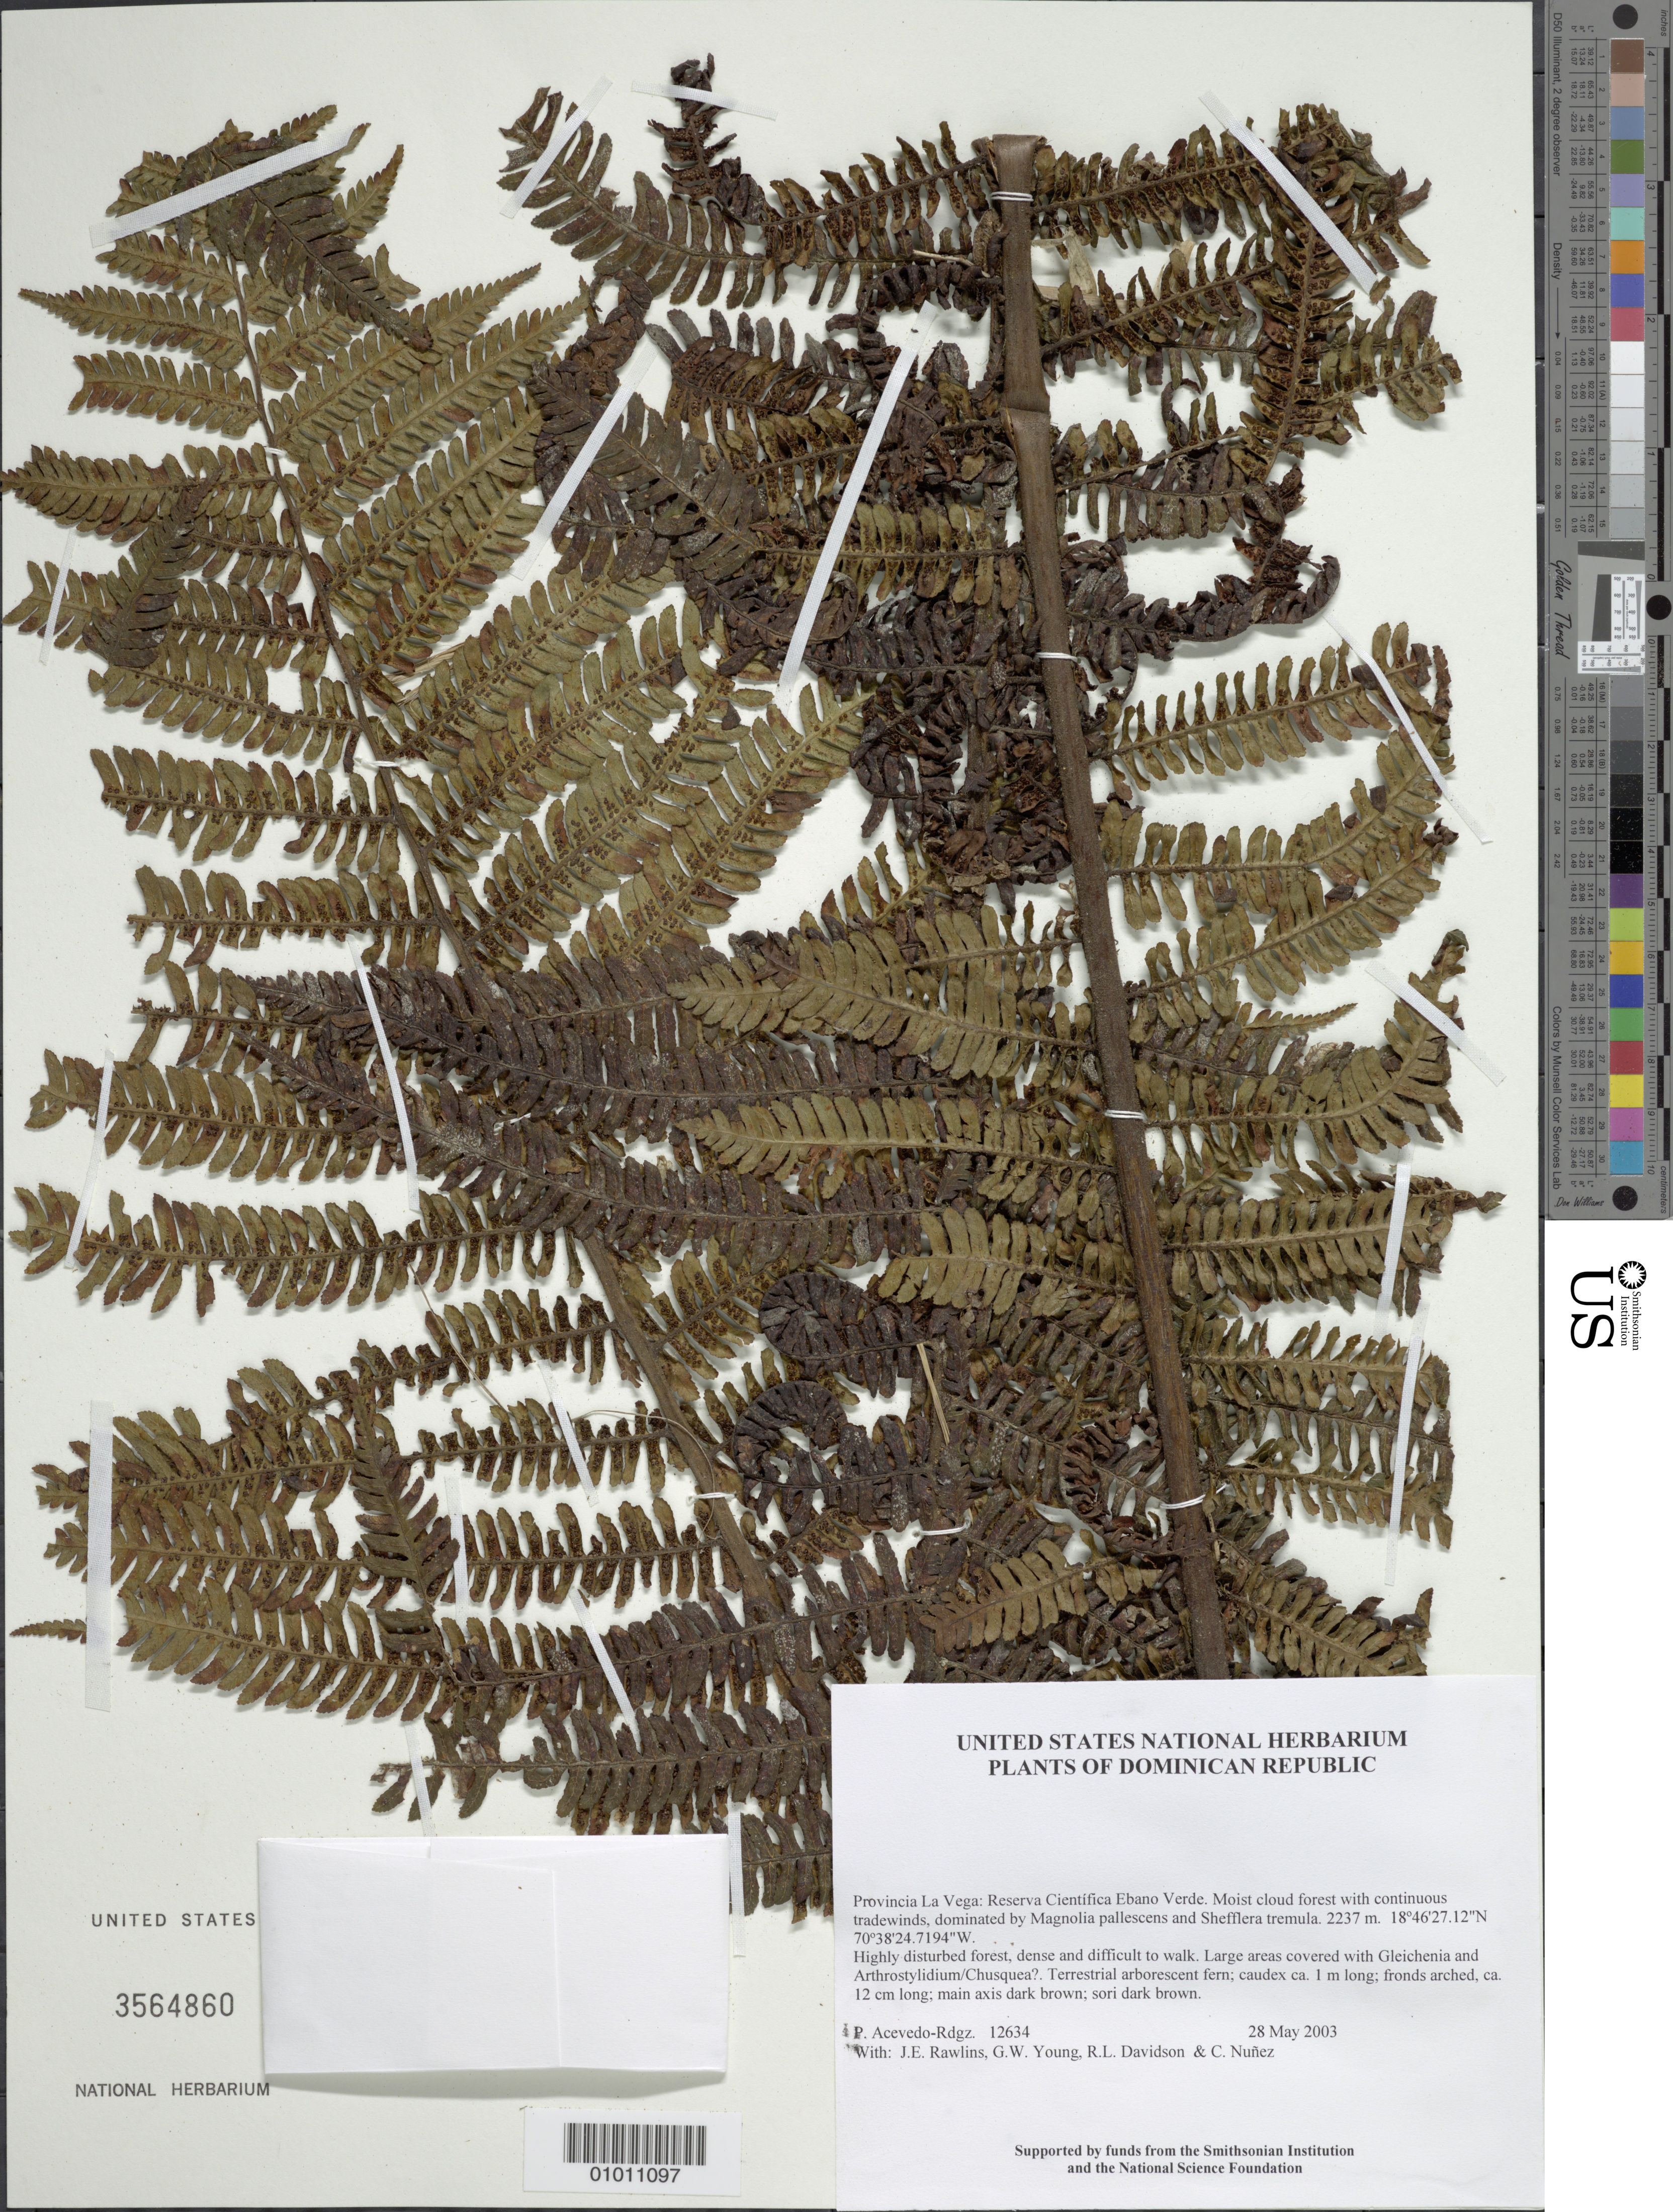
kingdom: Plantae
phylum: Tracheophyta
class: Polypodiopsida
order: Cyatheales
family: Cyatheaceae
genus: Alsophila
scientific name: Alsophila woodwardioides var. hieronymii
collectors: P. Acevedo-Rodr., J. Rawlins, G. Young, R. Davidson & C. Nunez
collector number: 12634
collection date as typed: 28 May 2003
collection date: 2003-05-28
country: Dominican Republic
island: Hispaniola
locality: Provincia La Vega: Reserva Científica Ebano Verde. Moist cloud forest with continuous tradewinds, dominated by Magnolia pallescens and Shefflera tremula.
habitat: Highly disturbed forest, dense and difficult to walk. Large areas covered with Gleichenia and Arthrostylidium/Chusquea?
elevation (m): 2237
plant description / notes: US, K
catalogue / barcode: US 3564860